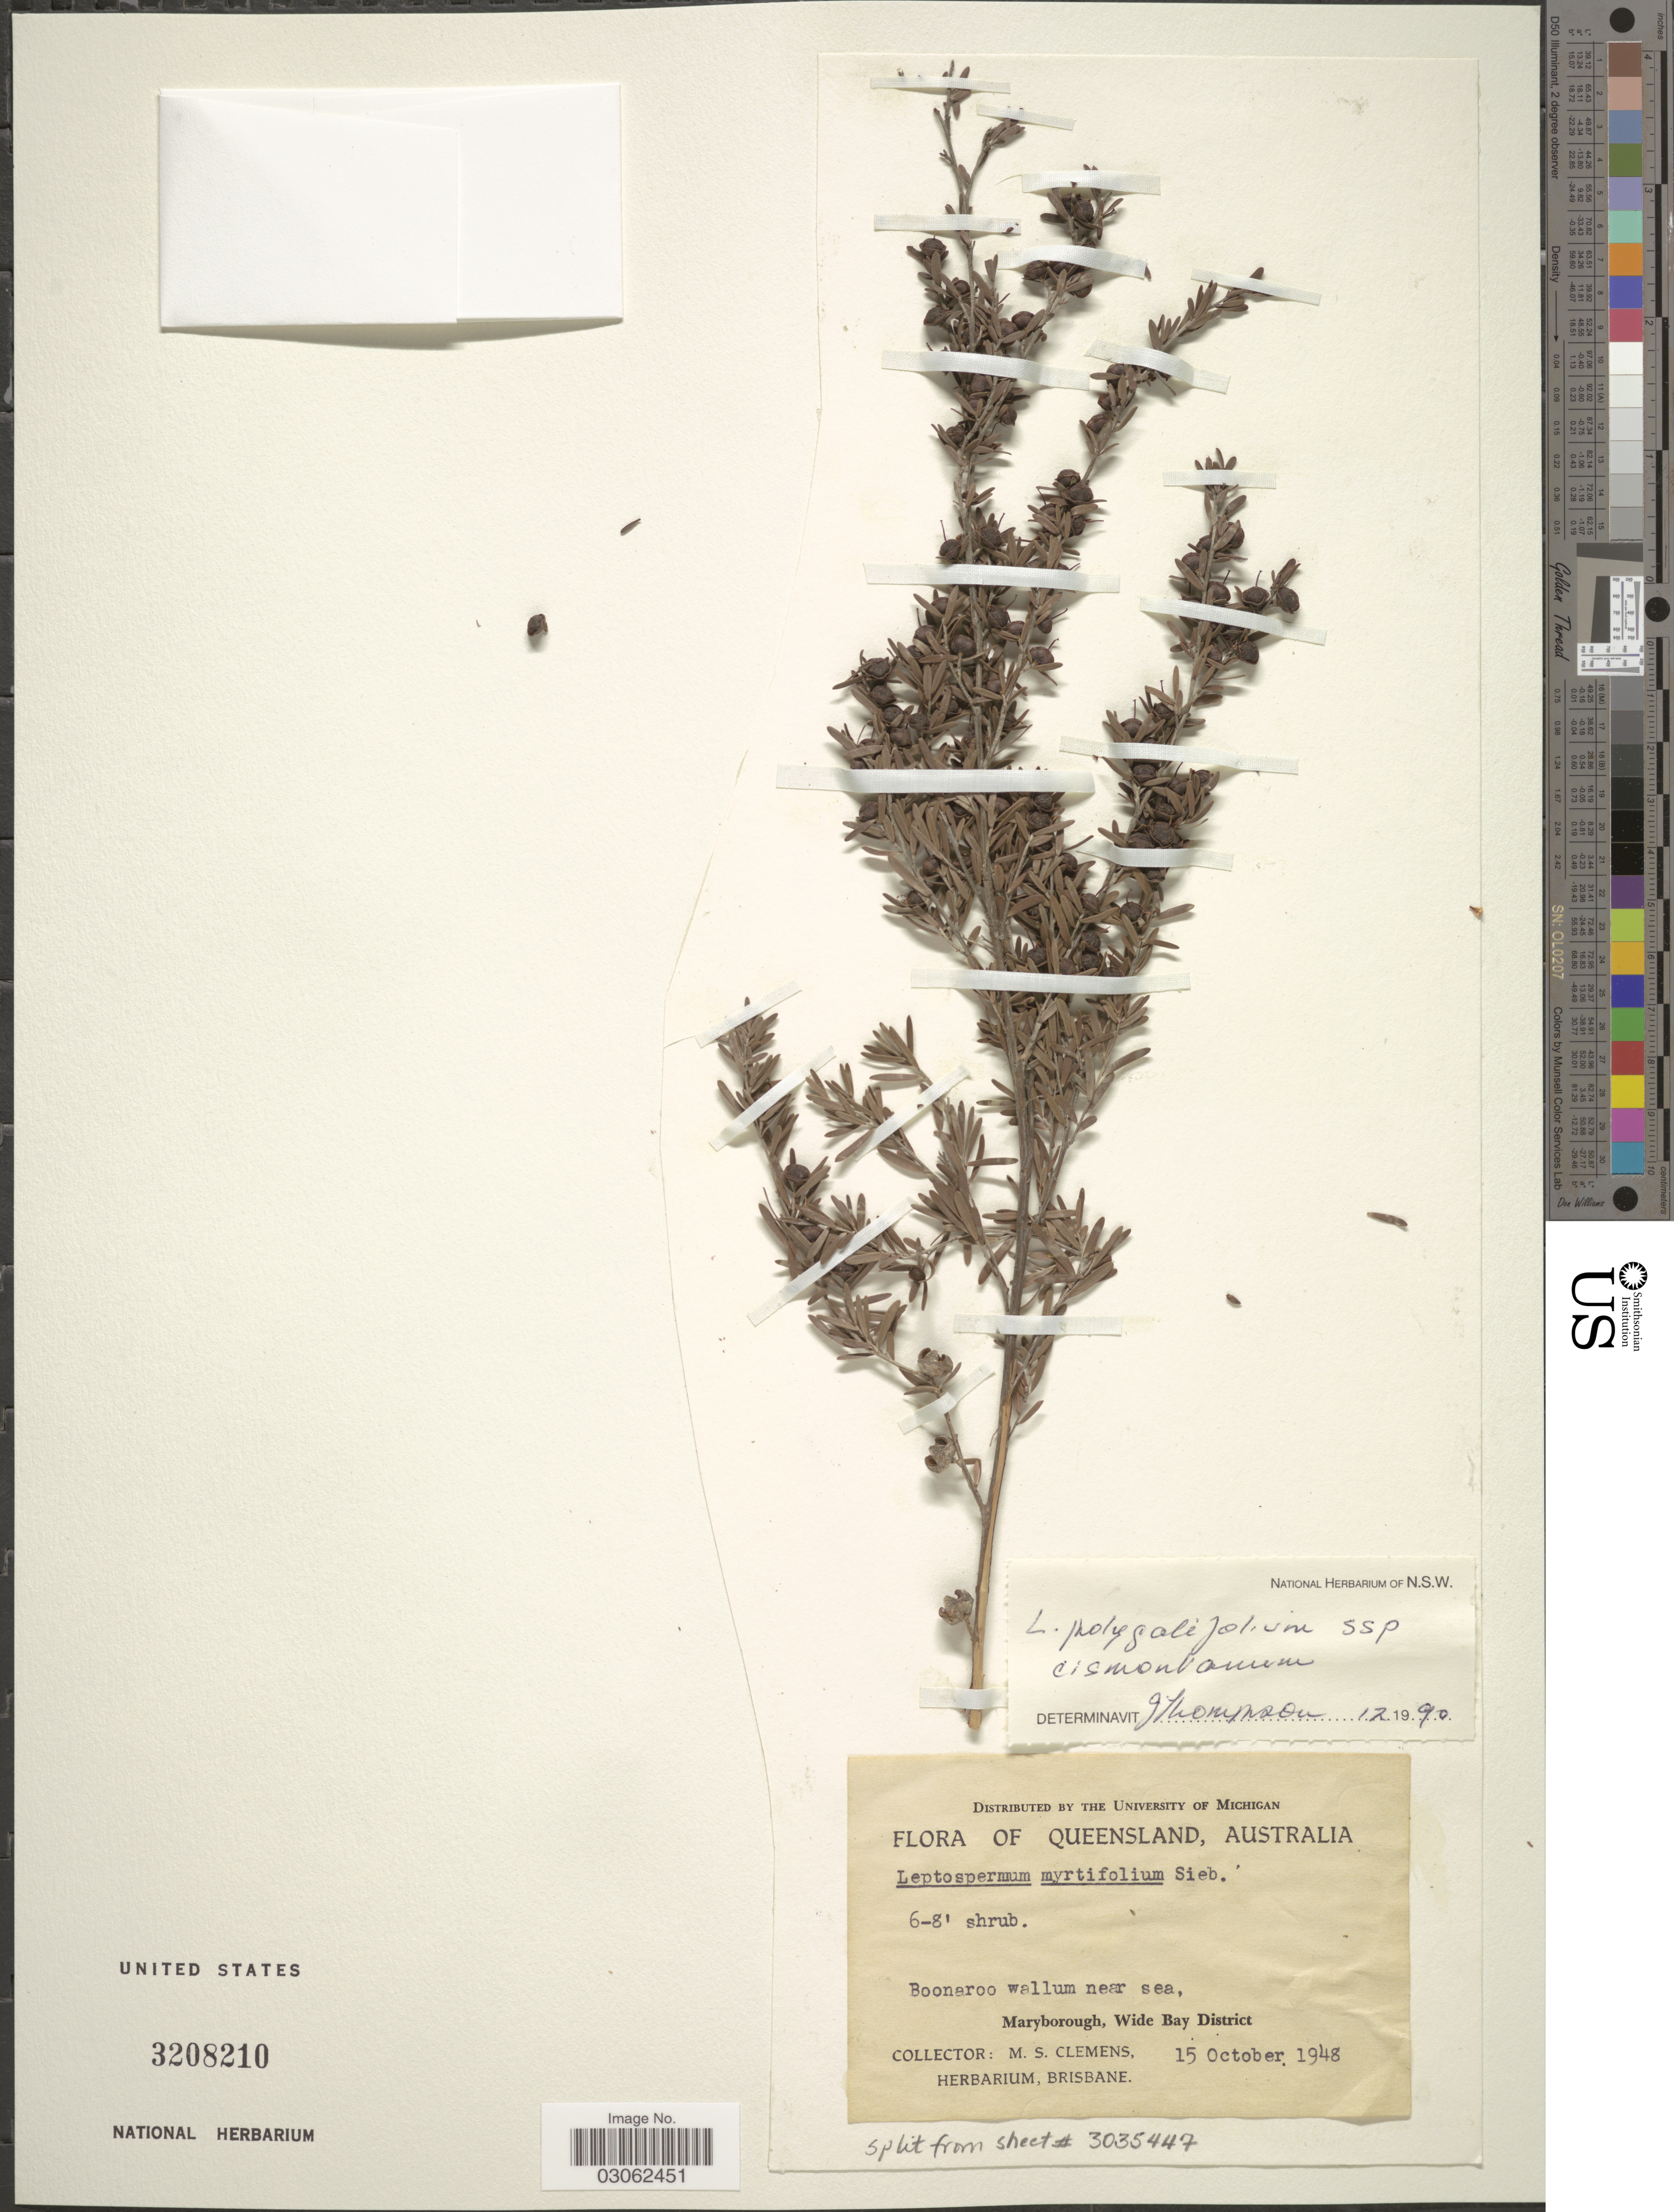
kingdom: Plantae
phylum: Tracheophyta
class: Magnoliopsida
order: Myrtales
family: Myrtaceae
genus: Leptospermum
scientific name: Leptospermum polygalifolium subsp. cismontanum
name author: Joy Thomps.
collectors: M. S. Clemens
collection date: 1948-10-15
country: Australia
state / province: Queensland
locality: Boonaroo wallum near sea, Maryborough, Wide Bay District.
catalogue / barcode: US 3208210